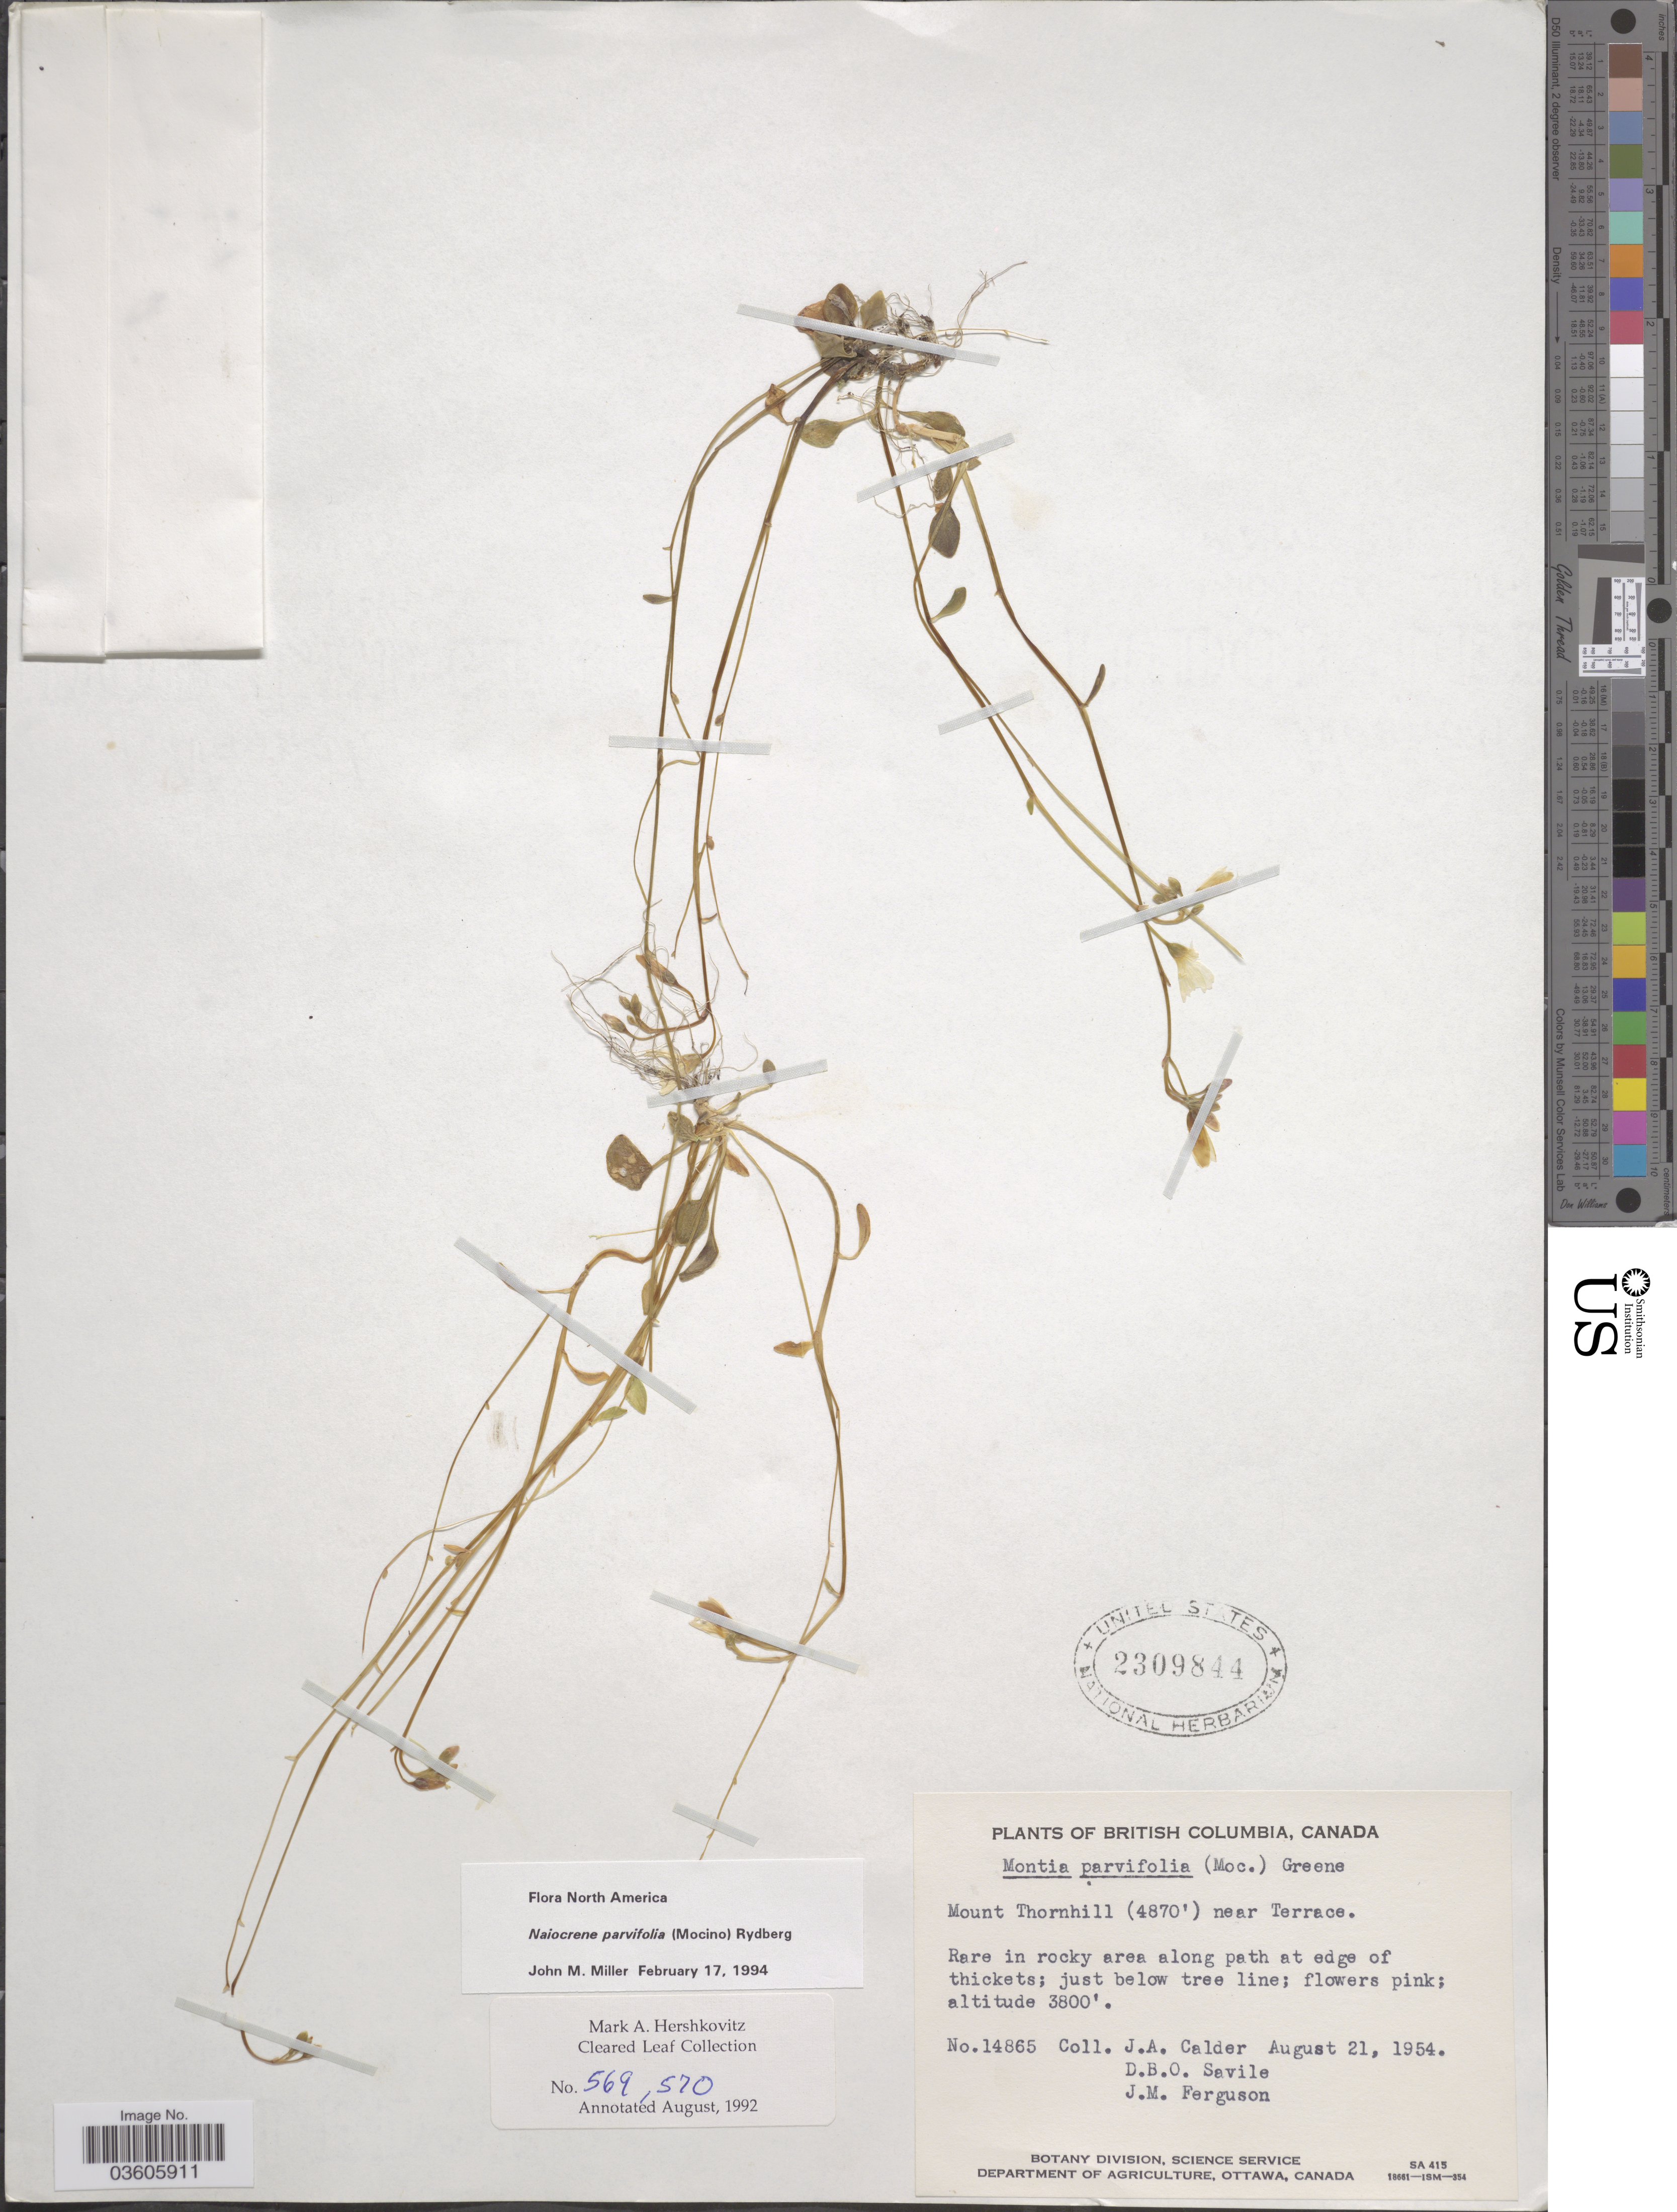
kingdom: Plantae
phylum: Tracheophyta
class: Magnoliopsida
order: Caryophyllales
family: Montiaceae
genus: Montia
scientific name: Montia parvifolia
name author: (Moc. ex DC.) Greene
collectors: J. A. Calder, D. Savile & J. M. Ferguson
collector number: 14865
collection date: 1954-08-21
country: Canada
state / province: British Columbia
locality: Mount Thornhill (4870') near Terrace.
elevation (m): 1158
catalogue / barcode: US 2309844